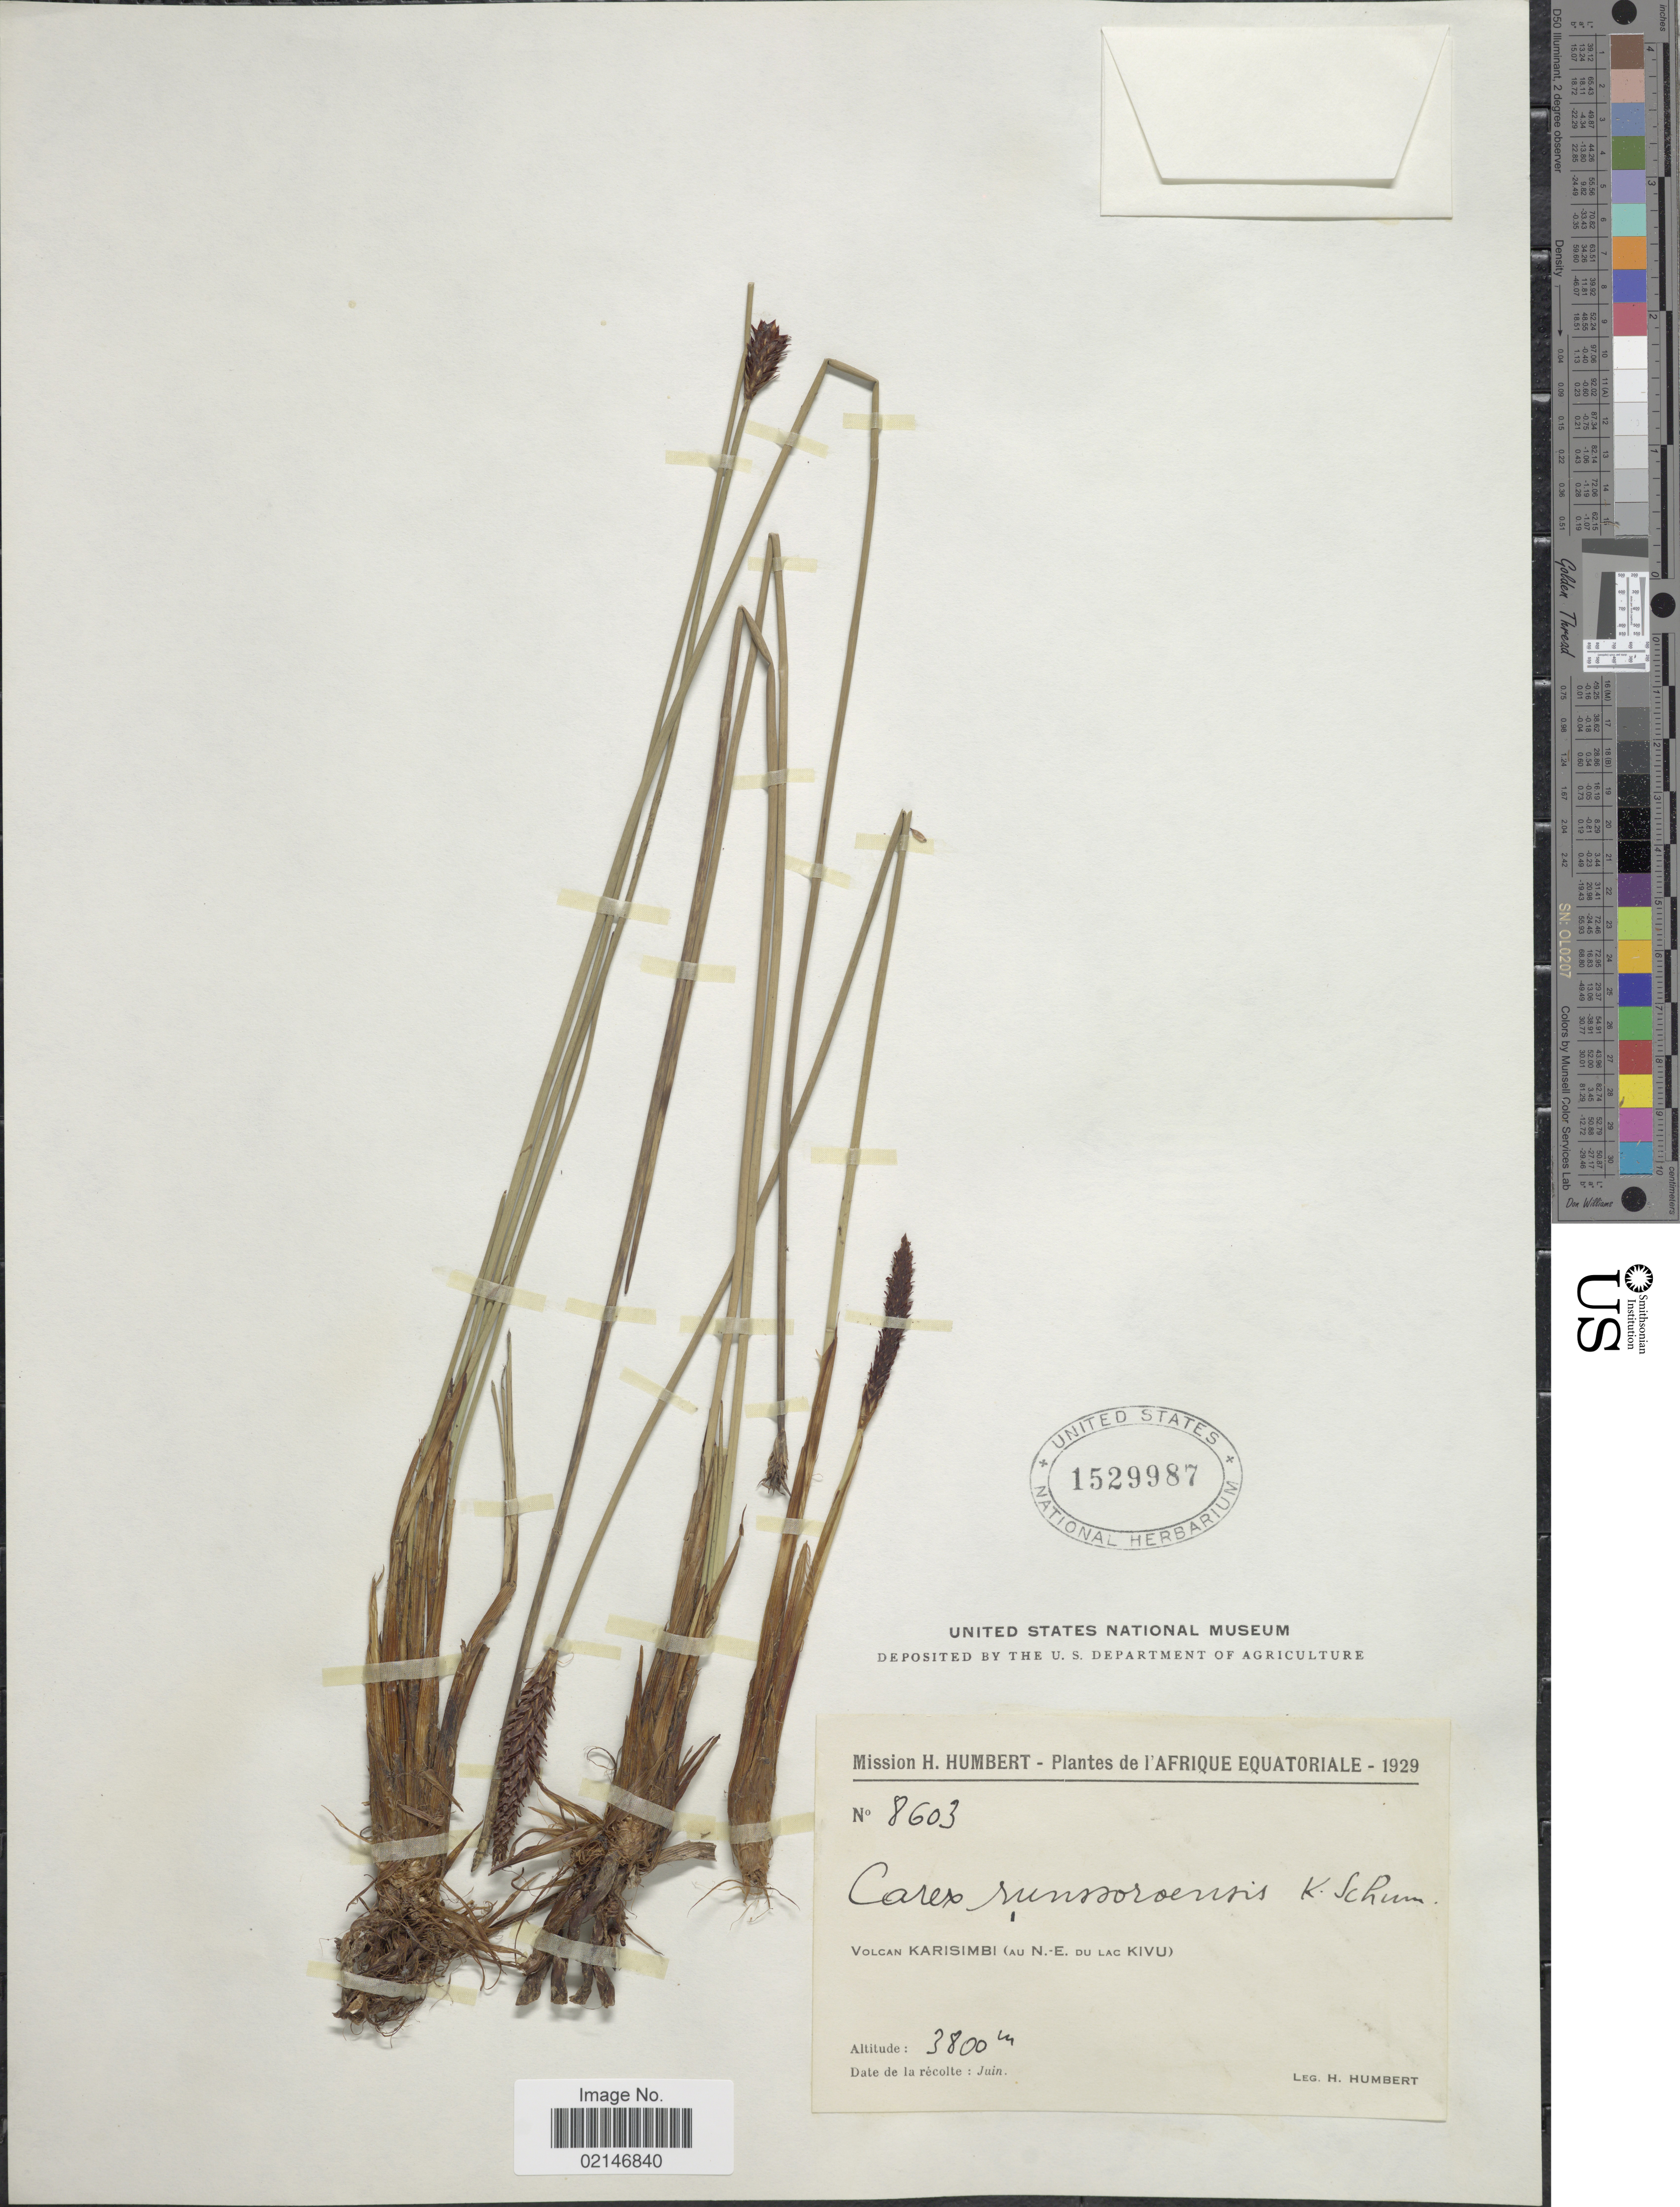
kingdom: Plantae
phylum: Tracheophyta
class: Liliopsida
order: Poales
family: Cyperaceae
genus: Carex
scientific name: Carex runssoroensis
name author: K. Schum.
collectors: H. Humbert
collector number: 8603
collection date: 1929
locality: L'Afrique Equatoriale, Volcan Karisimbi (Au N.E. du Lac Kivu)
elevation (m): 3800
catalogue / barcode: US 1529987